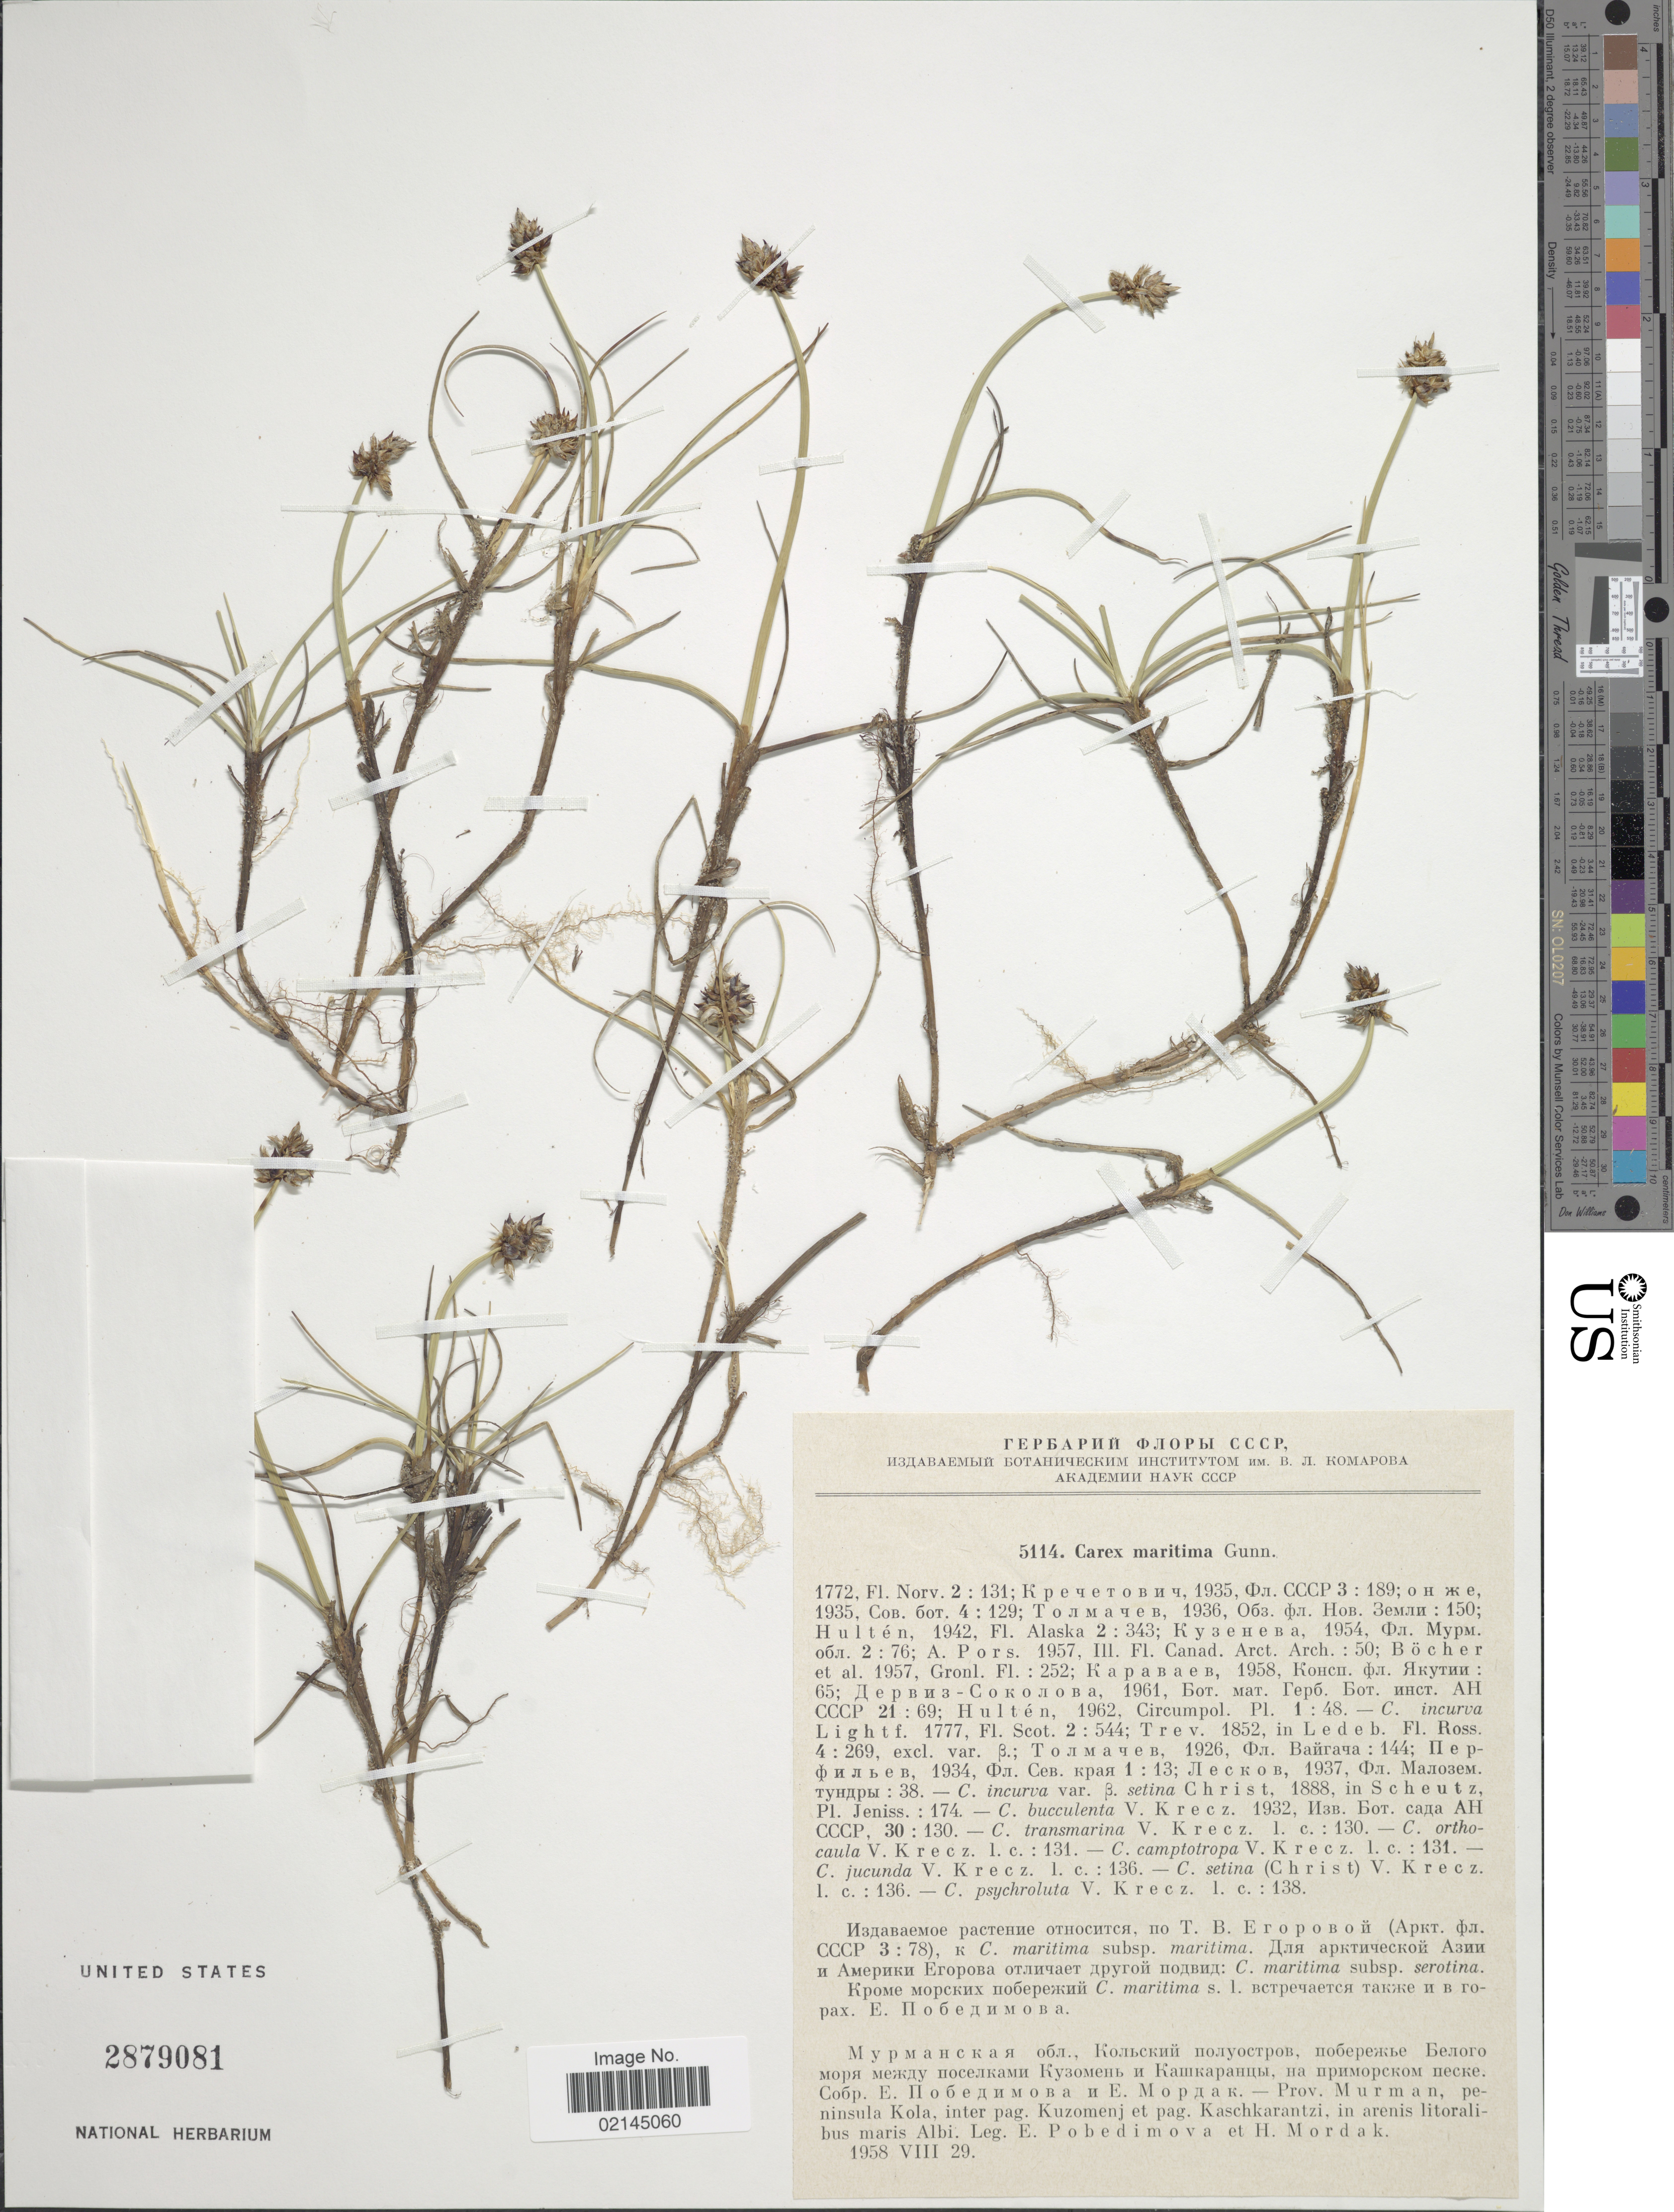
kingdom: Plantae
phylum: Tracheophyta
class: Liliopsida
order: Poales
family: Cyperaceae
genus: Carex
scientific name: Carex maritima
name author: Gunnerus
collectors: E. Pobedimova & H. Mordak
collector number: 5114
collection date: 1958-08-29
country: Russian Federation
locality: Prov. Murman, peninsula Kola, inter pag. Kuzomenj et pag. Kaschkarantzi, in arenis litoralibus maris Albi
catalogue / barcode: US 2879081